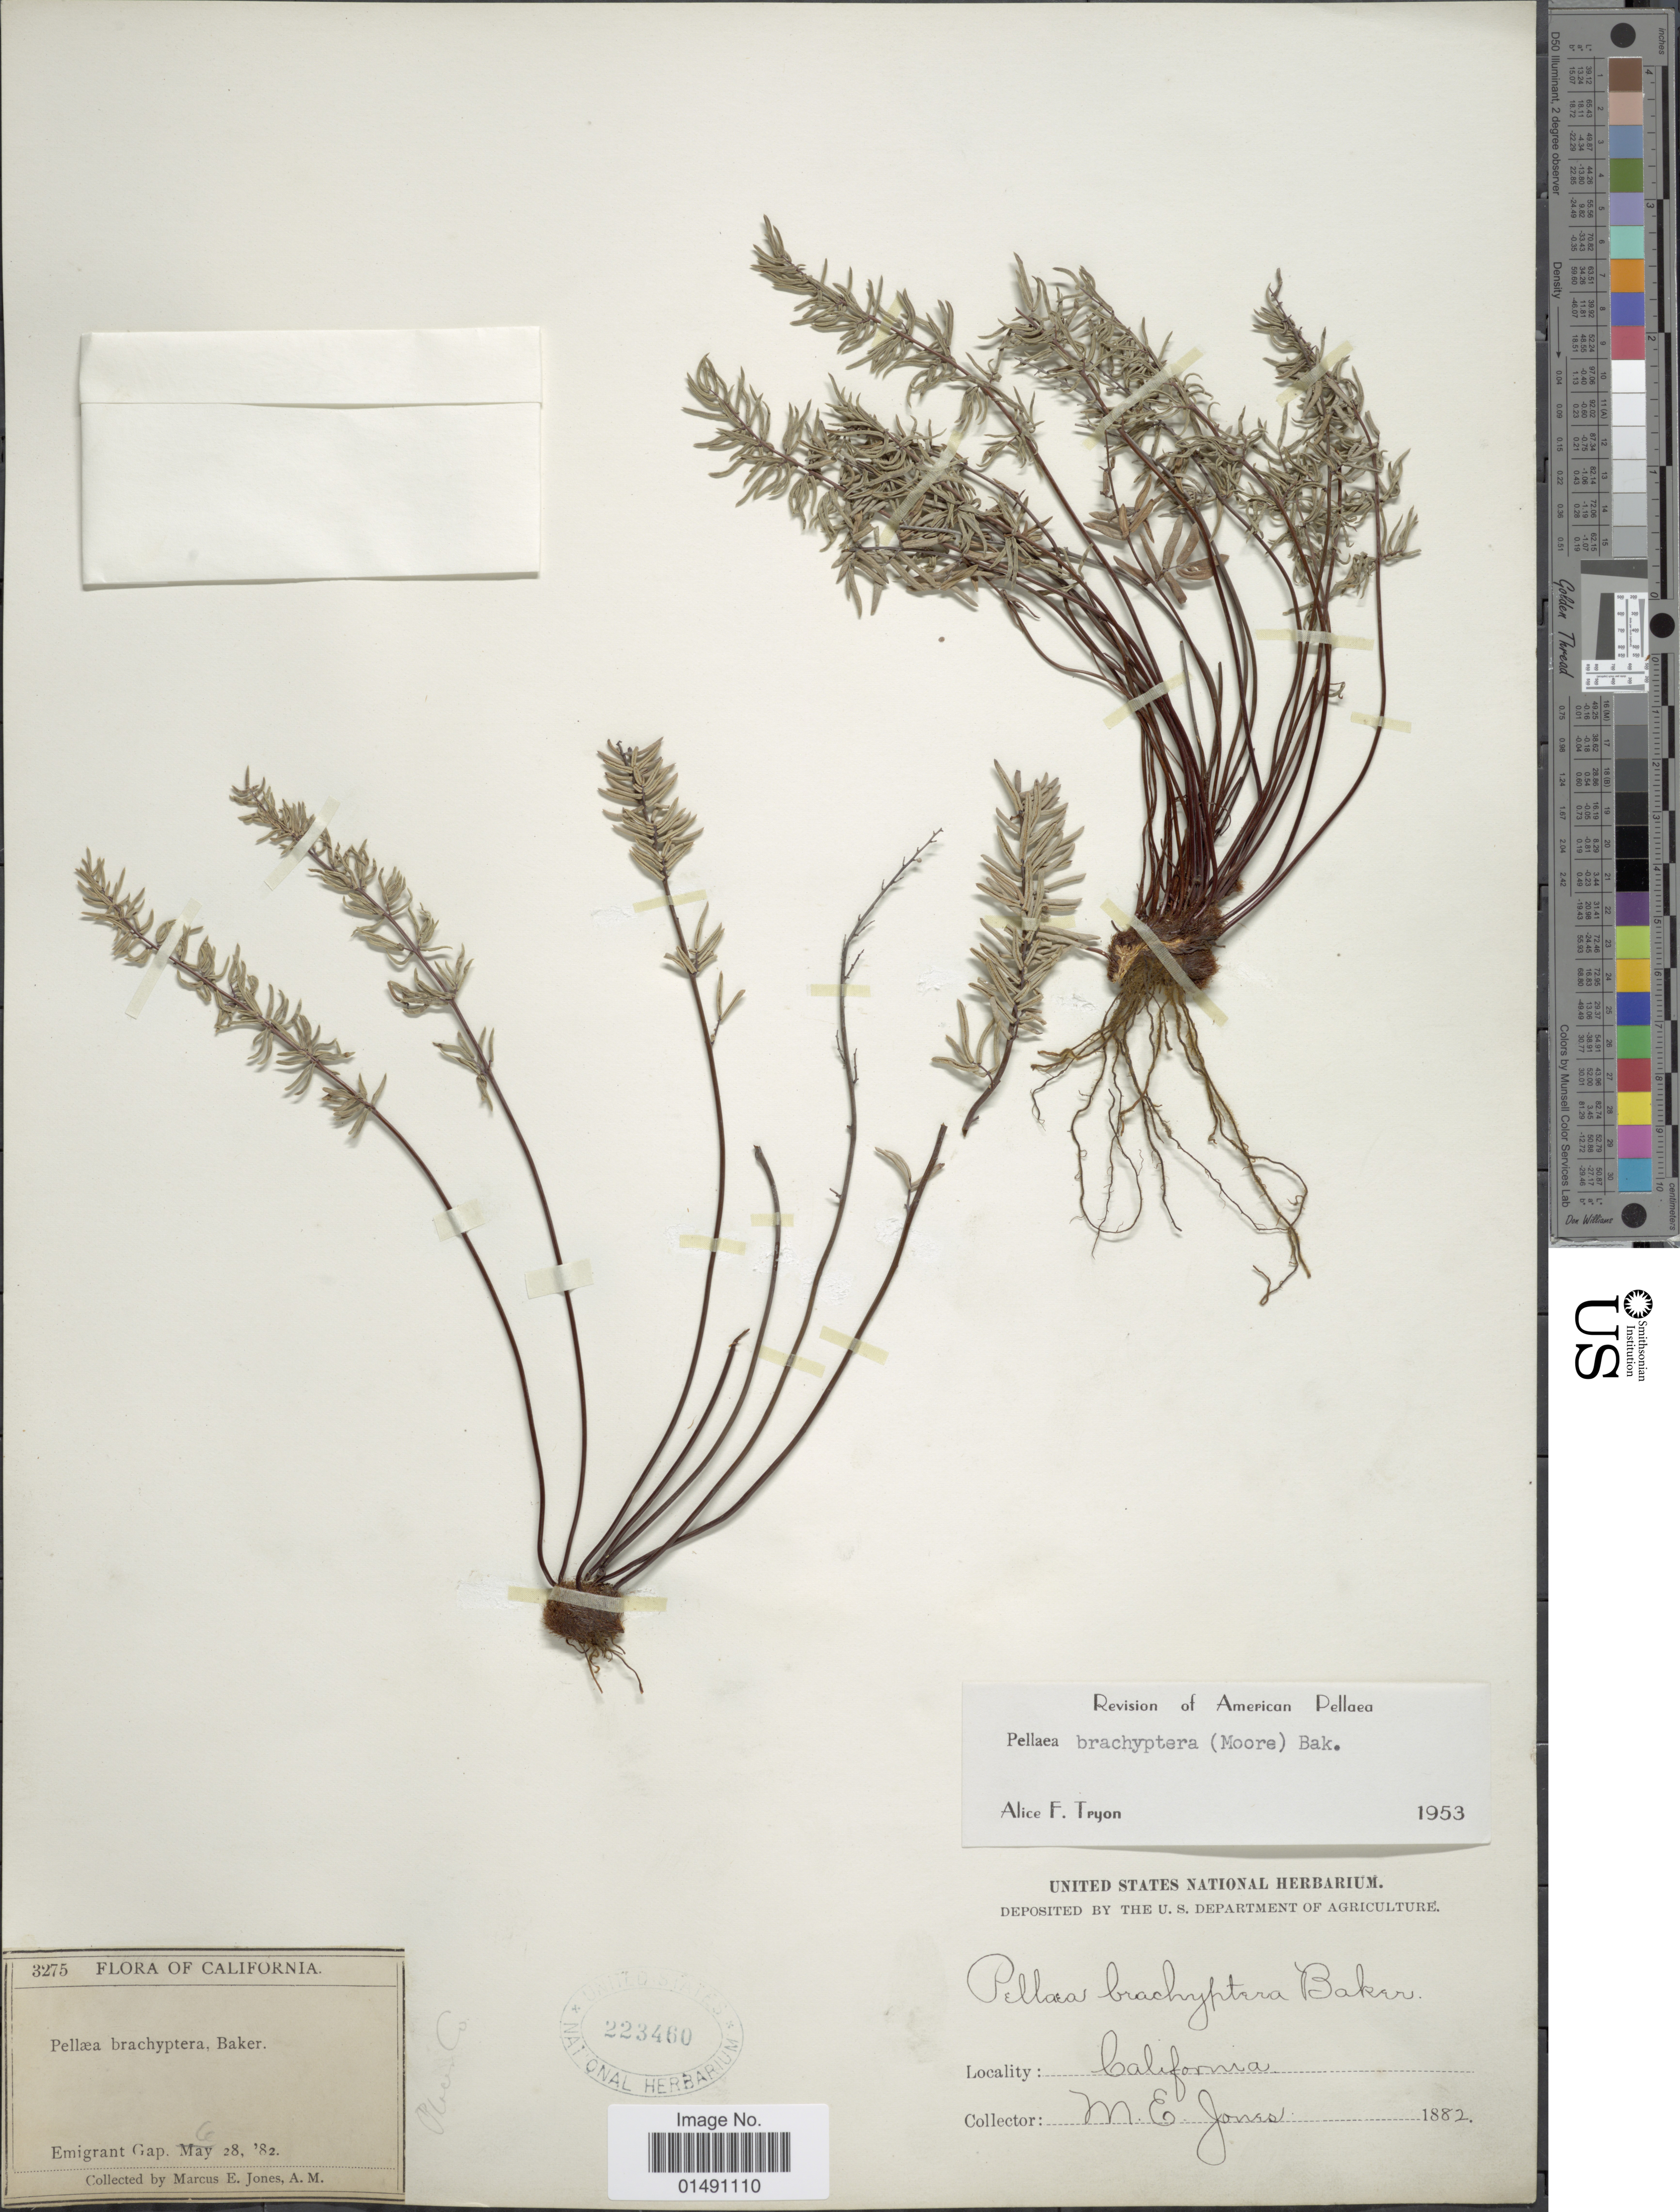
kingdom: Plantae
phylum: Tracheophyta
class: Polypodiopsida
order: Polypodiales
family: Pteridaceae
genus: Pellaea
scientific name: Pellaea brachyptera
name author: (T. Moore) Baker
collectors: M. E. Jones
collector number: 3275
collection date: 1882-06-28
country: United States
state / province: California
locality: Emigrant Gap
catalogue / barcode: US 223460